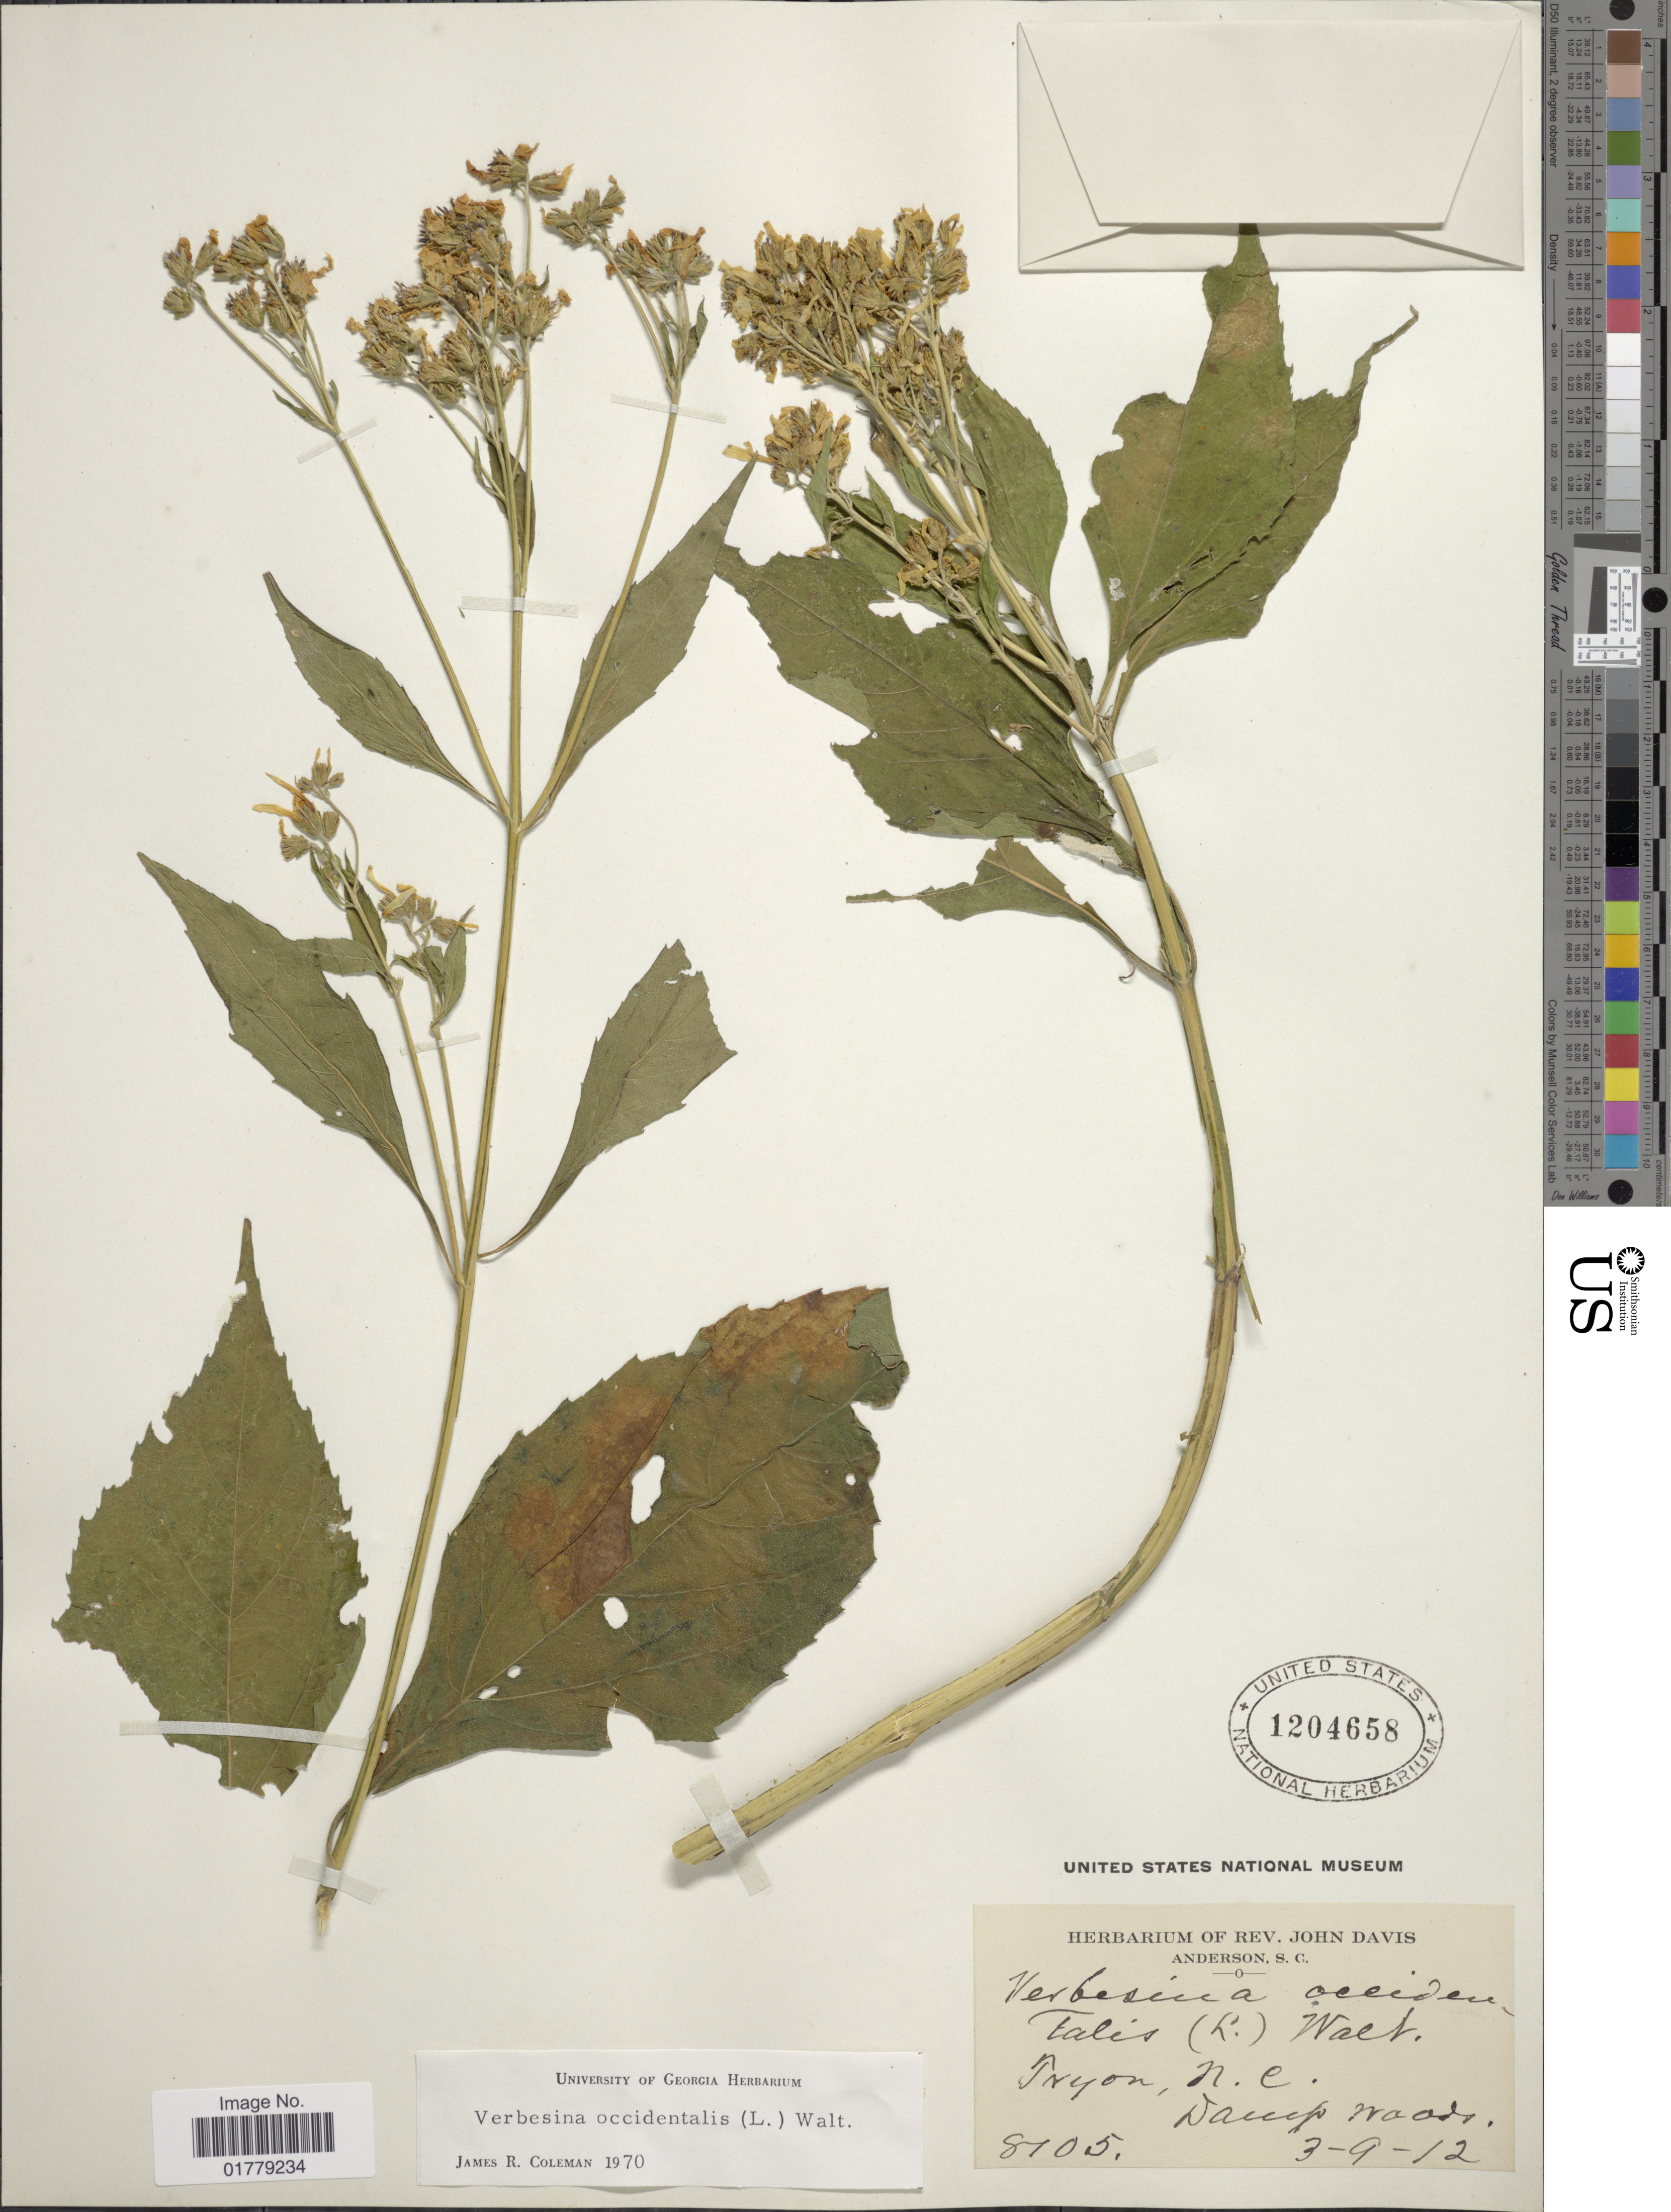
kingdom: Plantae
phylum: Tracheophyta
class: Magnoliopsida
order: Asterales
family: Asteraceae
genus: Verbesina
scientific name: Verbesina occidentalis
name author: (L.) Walter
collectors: S. Sanderson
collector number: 8105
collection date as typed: Transcribed d/m/y: 3/9/12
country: United States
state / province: North Carolina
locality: Tryon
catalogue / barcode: US 1204658